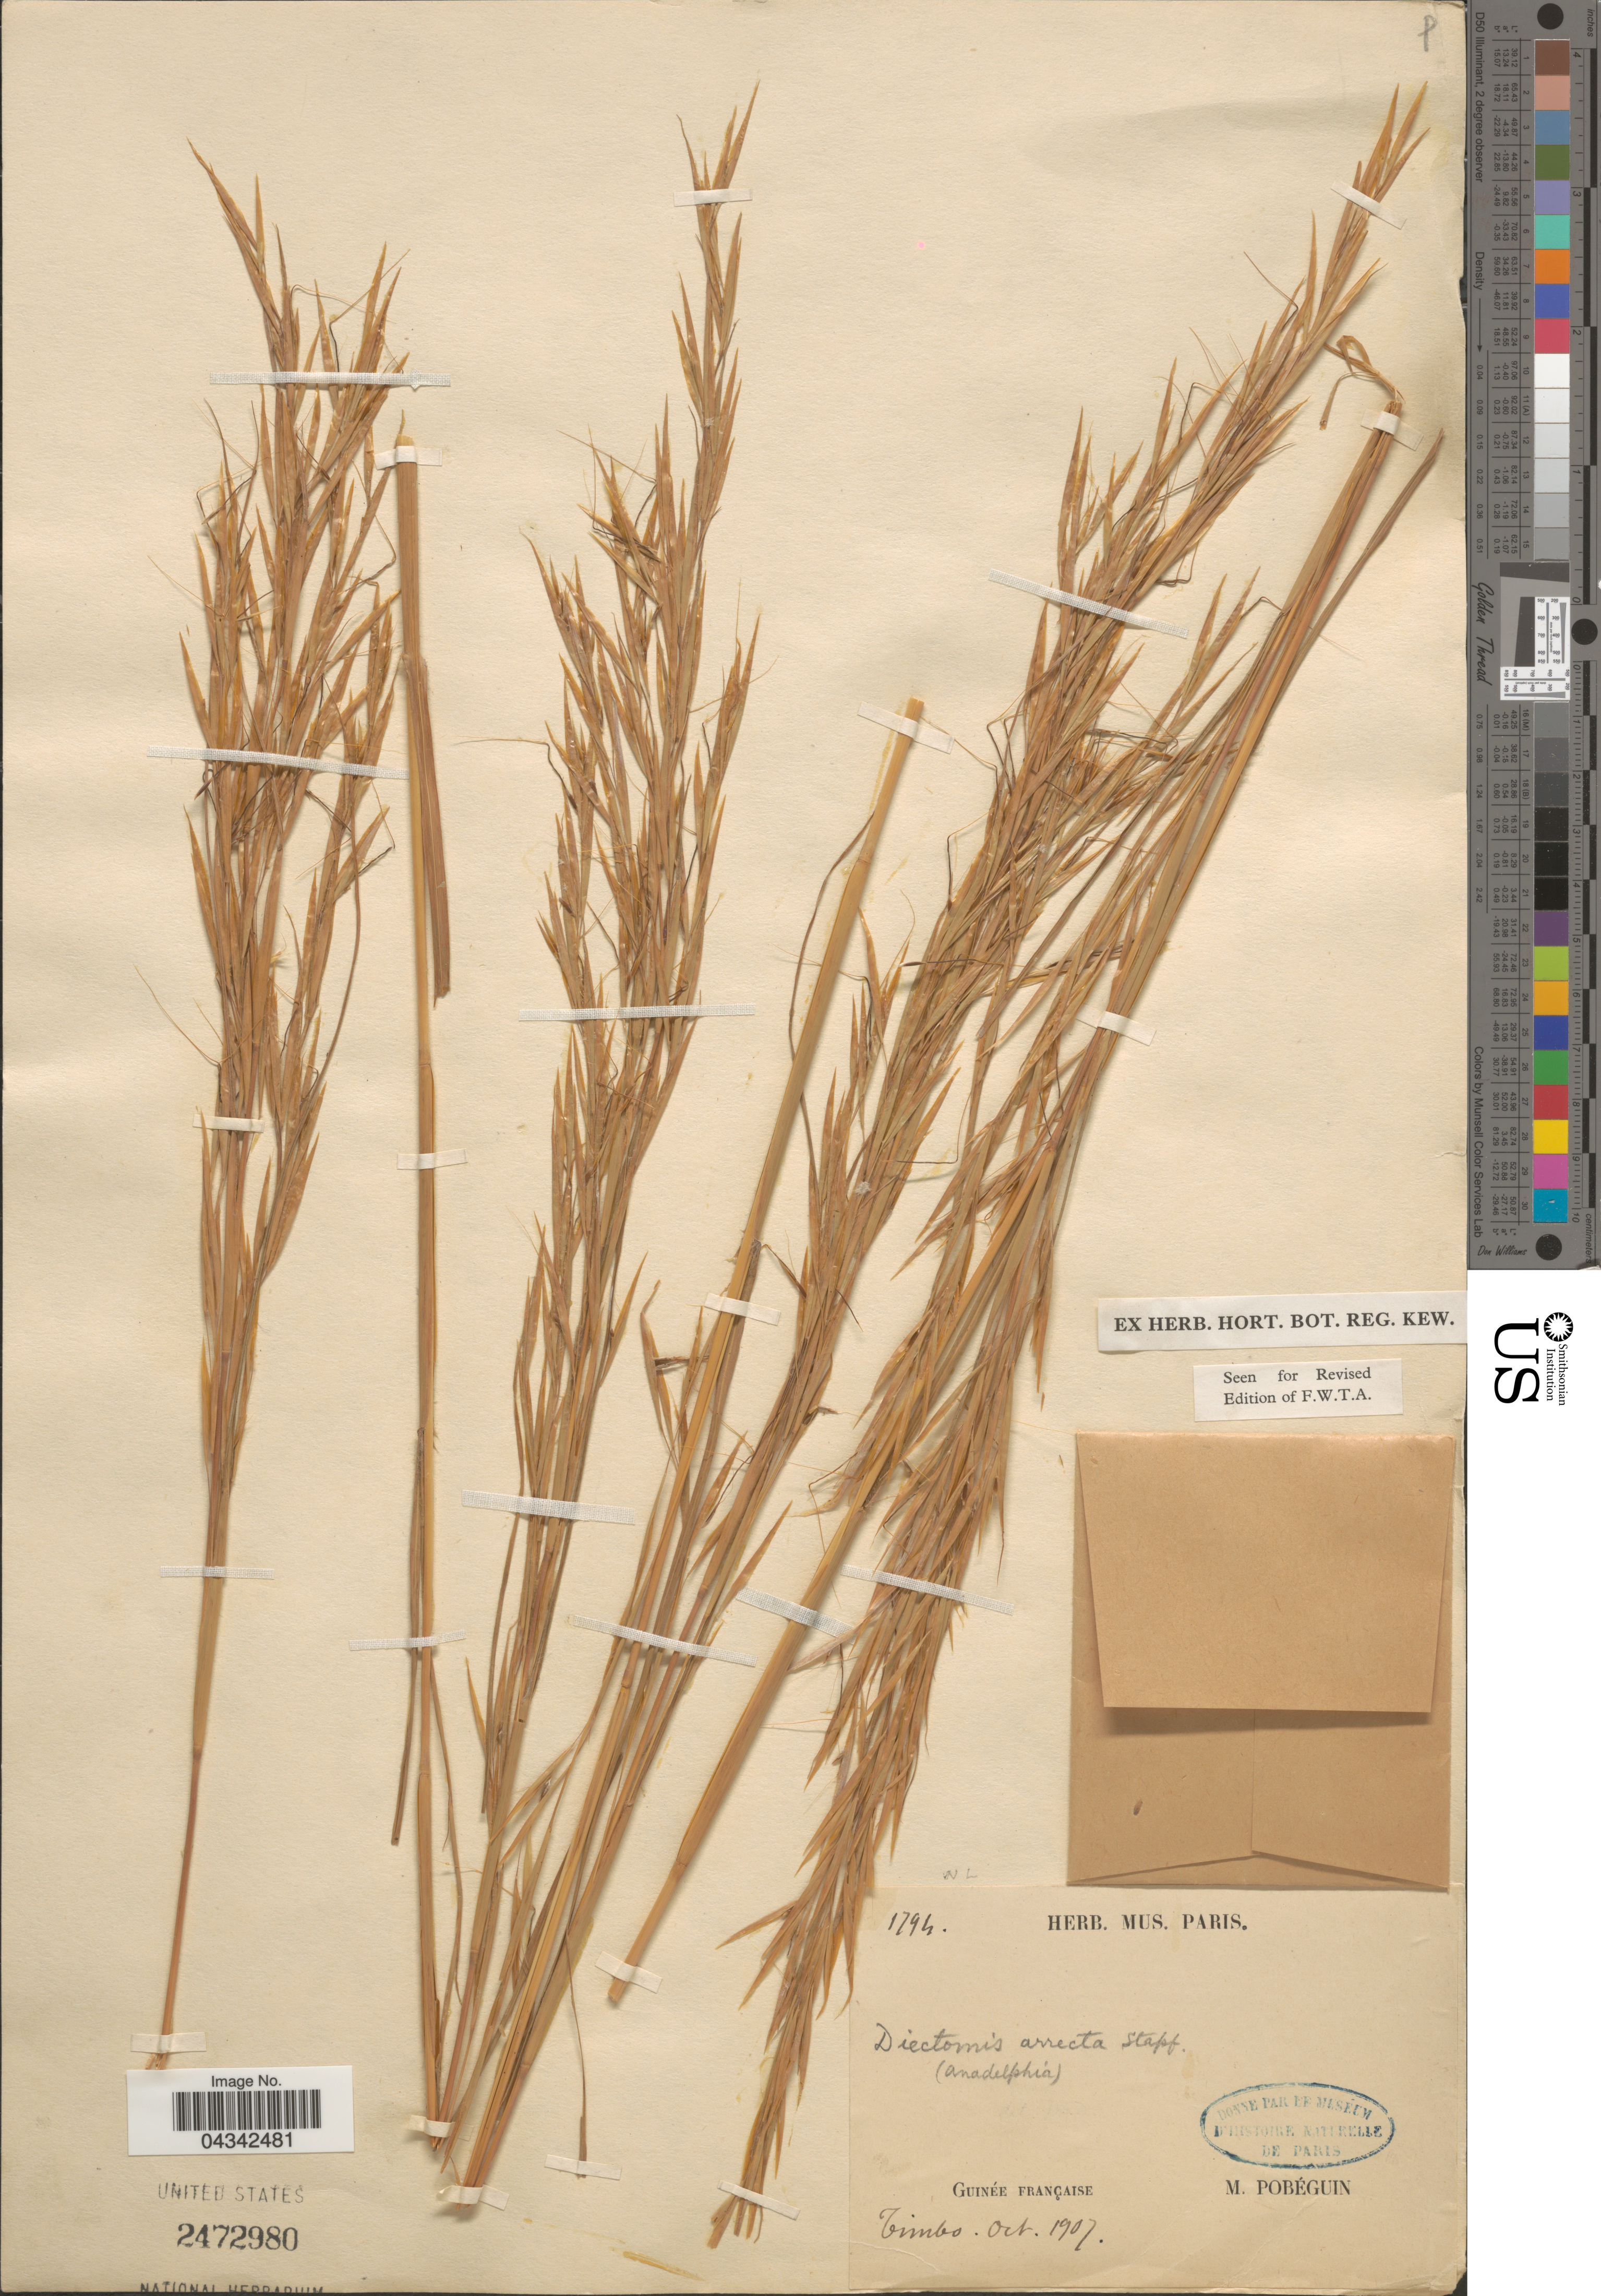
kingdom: Plantae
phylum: Tracheophyta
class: Liliopsida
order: Poales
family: Poaceae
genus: Anadelphia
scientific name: Anadelphia afzeliana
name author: Stapf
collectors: M. Pobéguin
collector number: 1794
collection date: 1907-10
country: French Guiana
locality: Guinée Française. Timbo.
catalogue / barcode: US 2472980